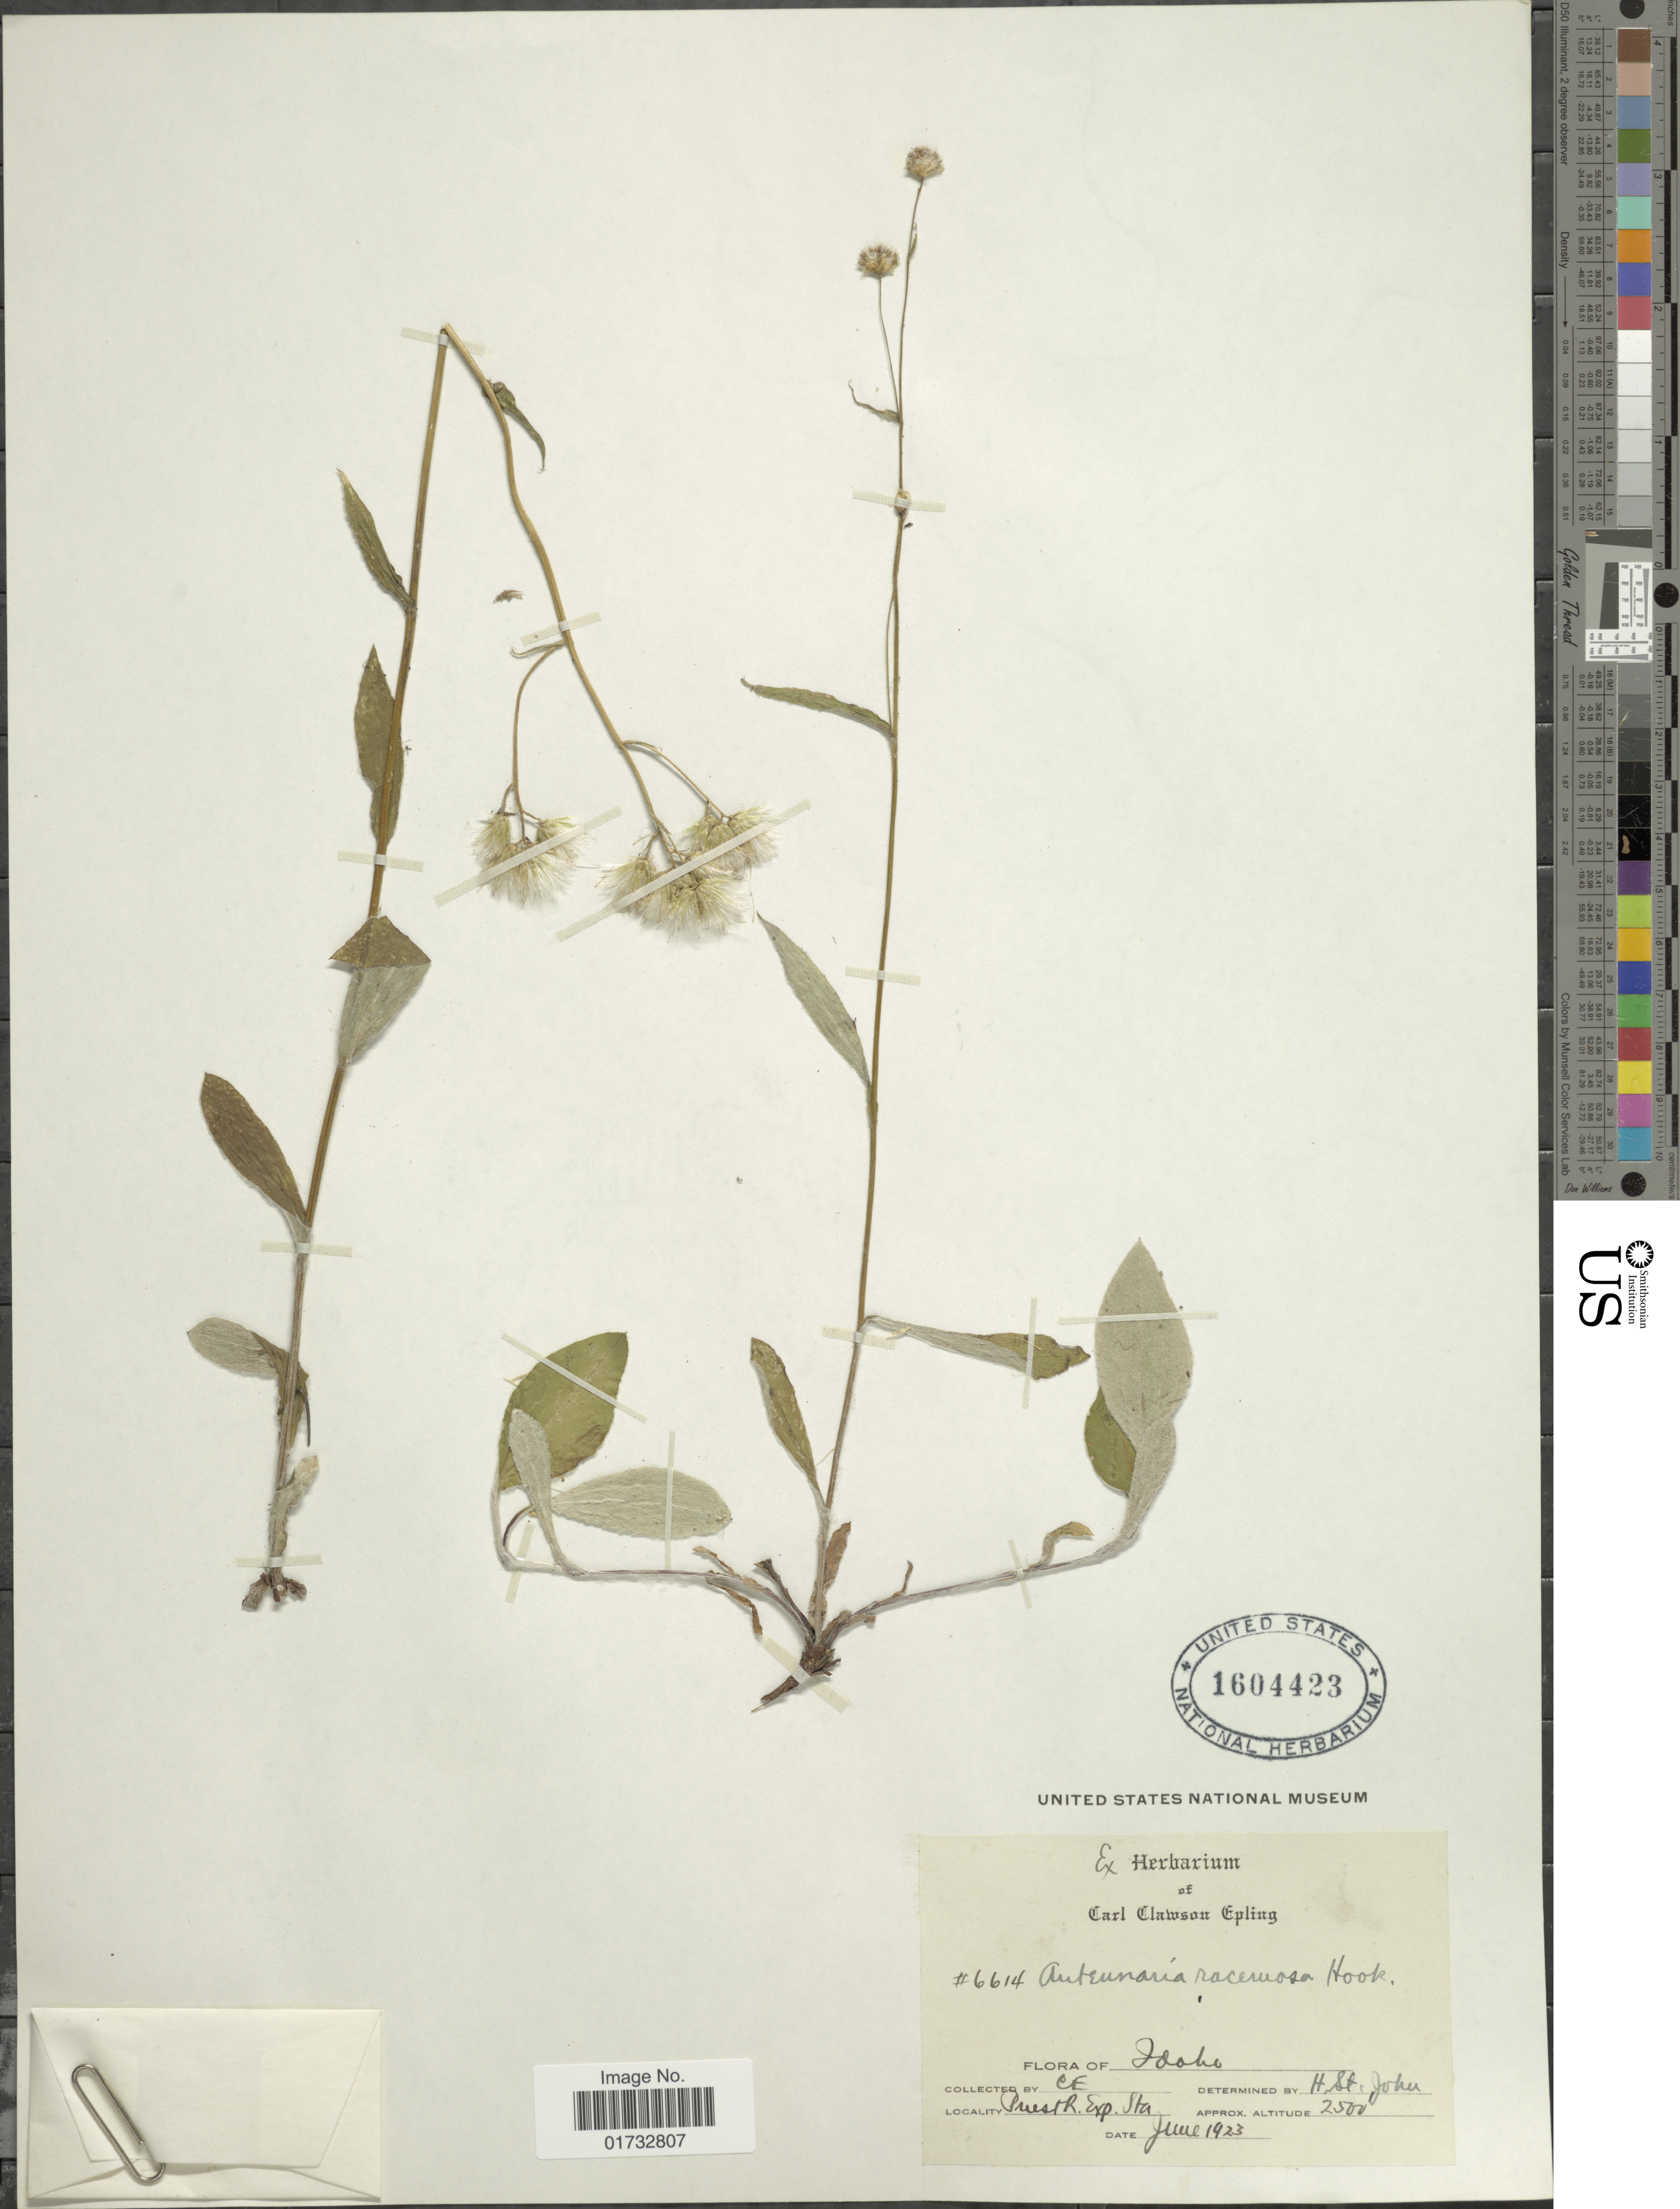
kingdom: Plantae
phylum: Tracheophyta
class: Magnoliopsida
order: Asterales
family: Asteraceae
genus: Antennaria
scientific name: Antennaria racemosa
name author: Hook.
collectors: C. C. Epling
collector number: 6614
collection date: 1923-06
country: United States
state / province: Idaho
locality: Priest R. Exp. Sta.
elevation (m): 762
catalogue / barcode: US 1604423